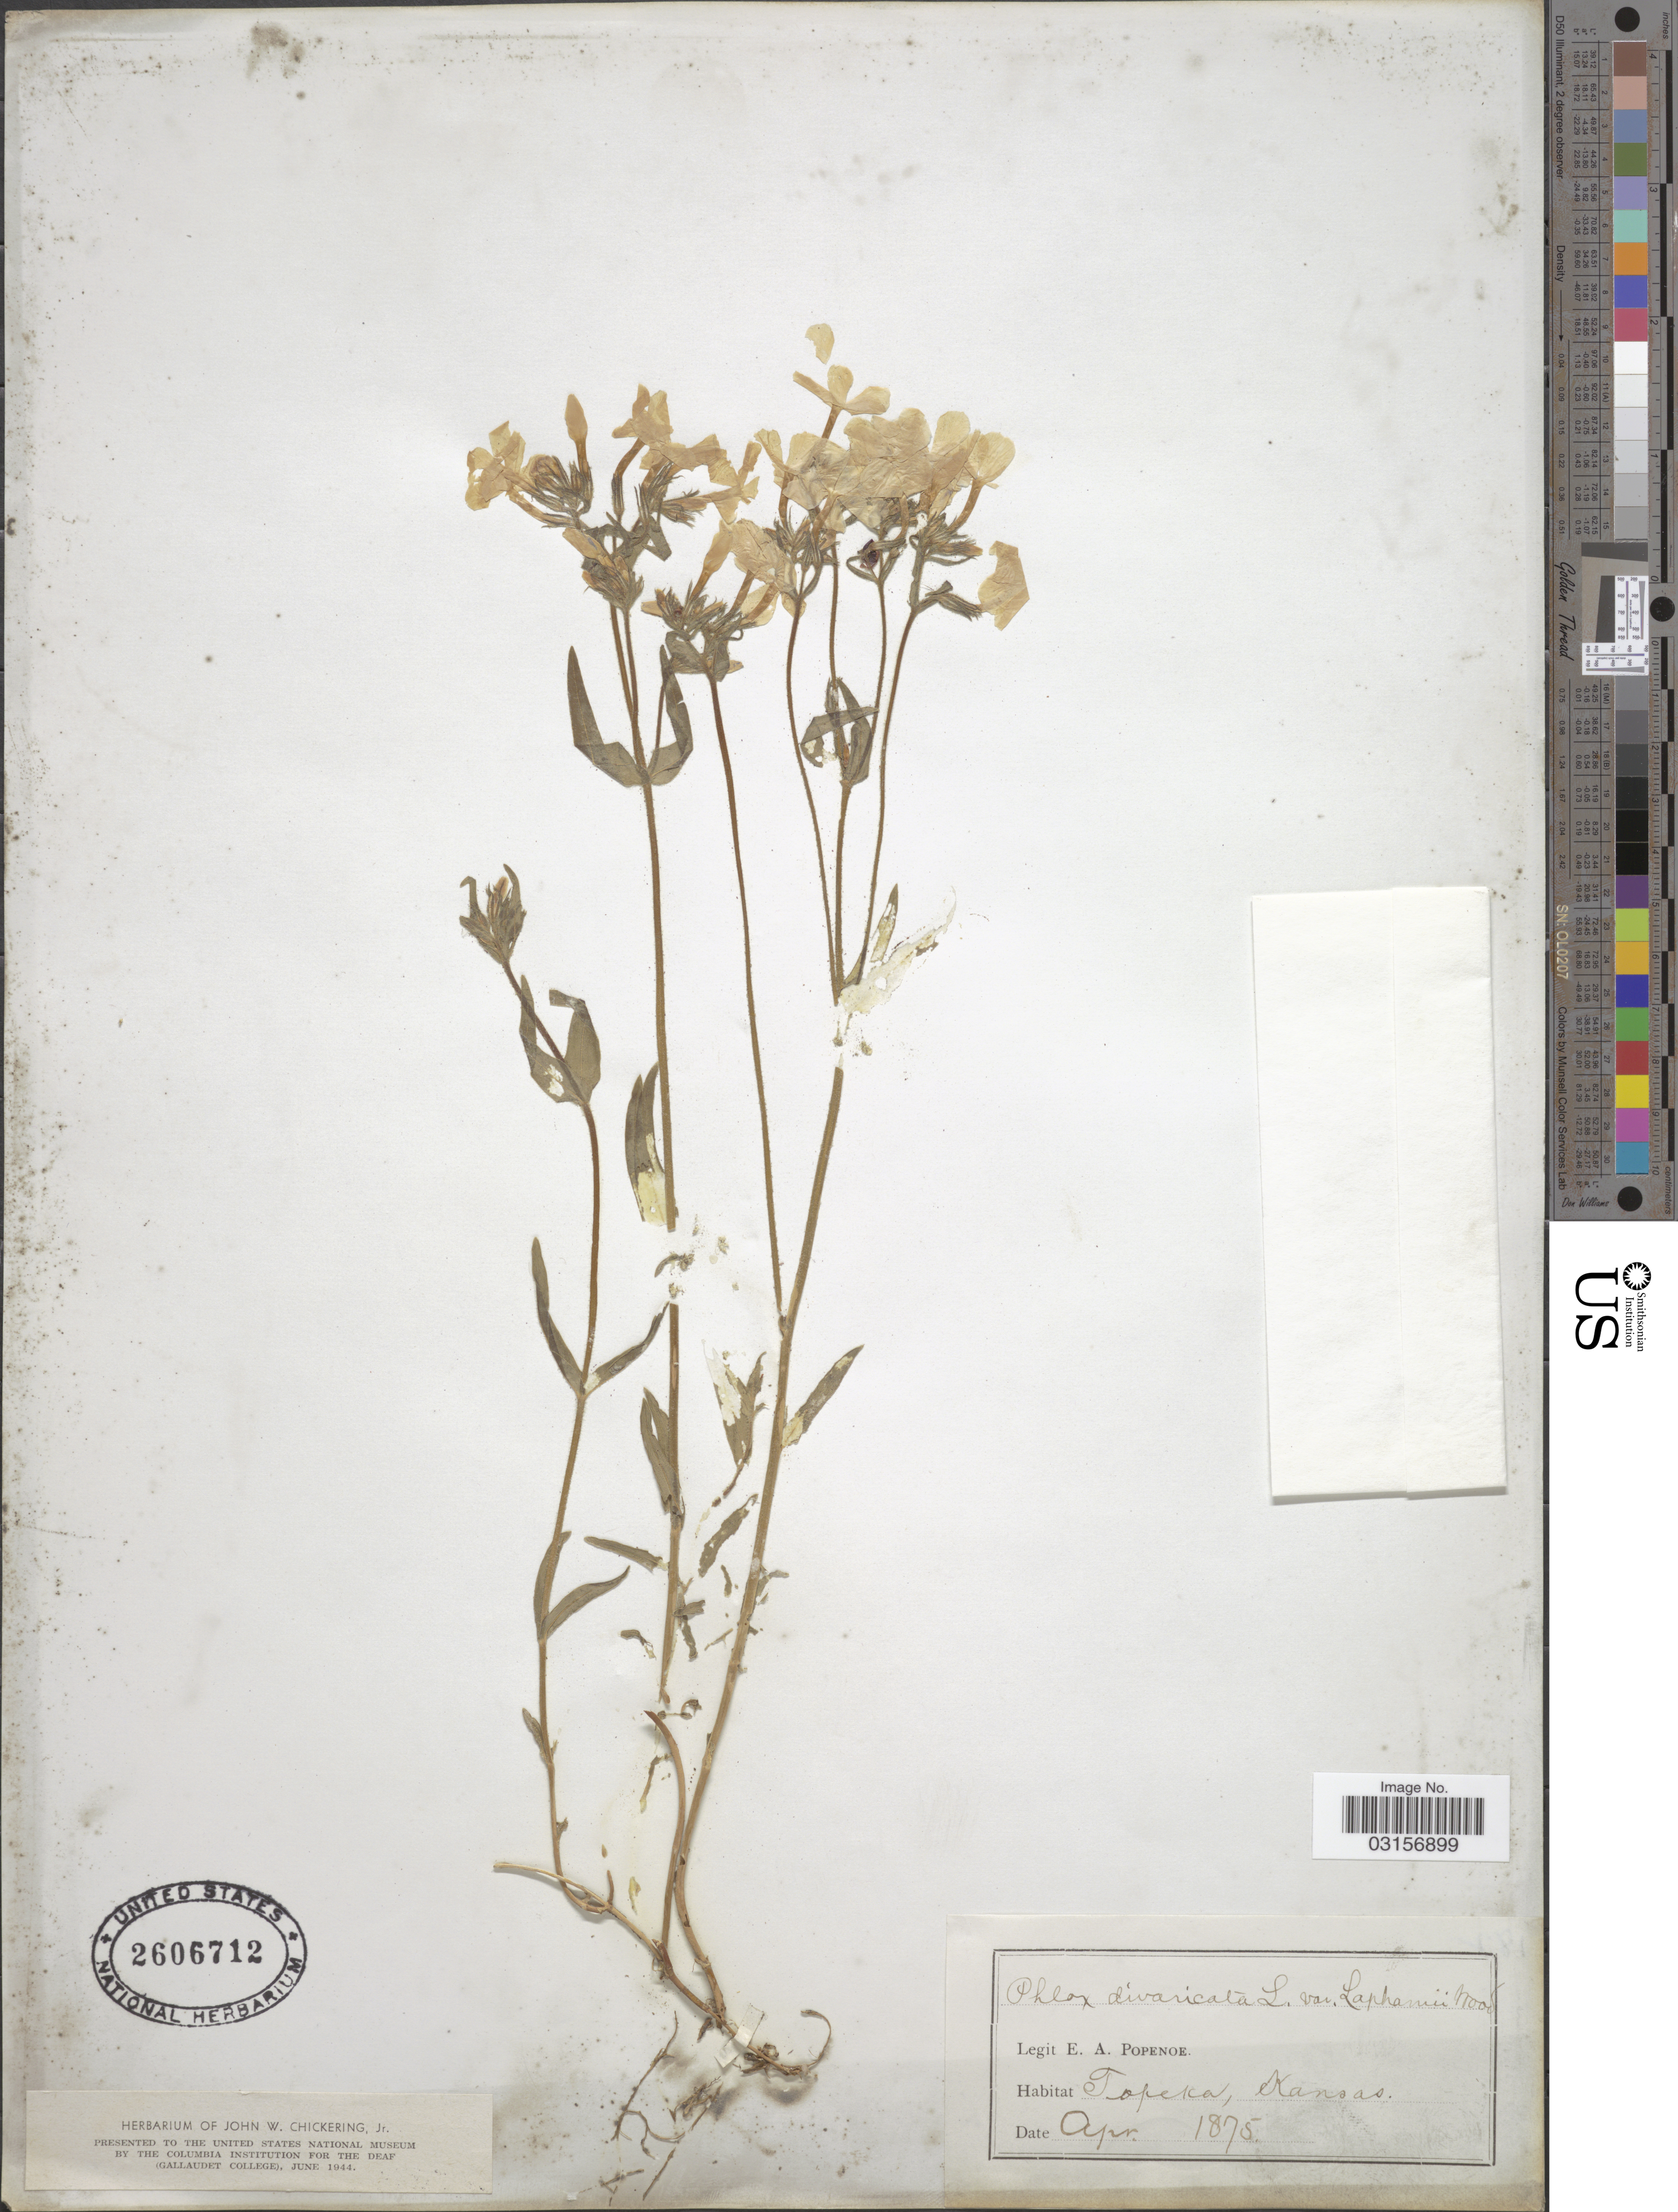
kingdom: Plantae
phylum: Tracheophyta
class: Magnoliopsida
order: Ericales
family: Polemoniaceae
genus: Phlox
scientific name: Phlox divaricata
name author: L.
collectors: E. A. Popenoe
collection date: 1875-04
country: United States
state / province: Kansas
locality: Topeka.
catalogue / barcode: US 2606712